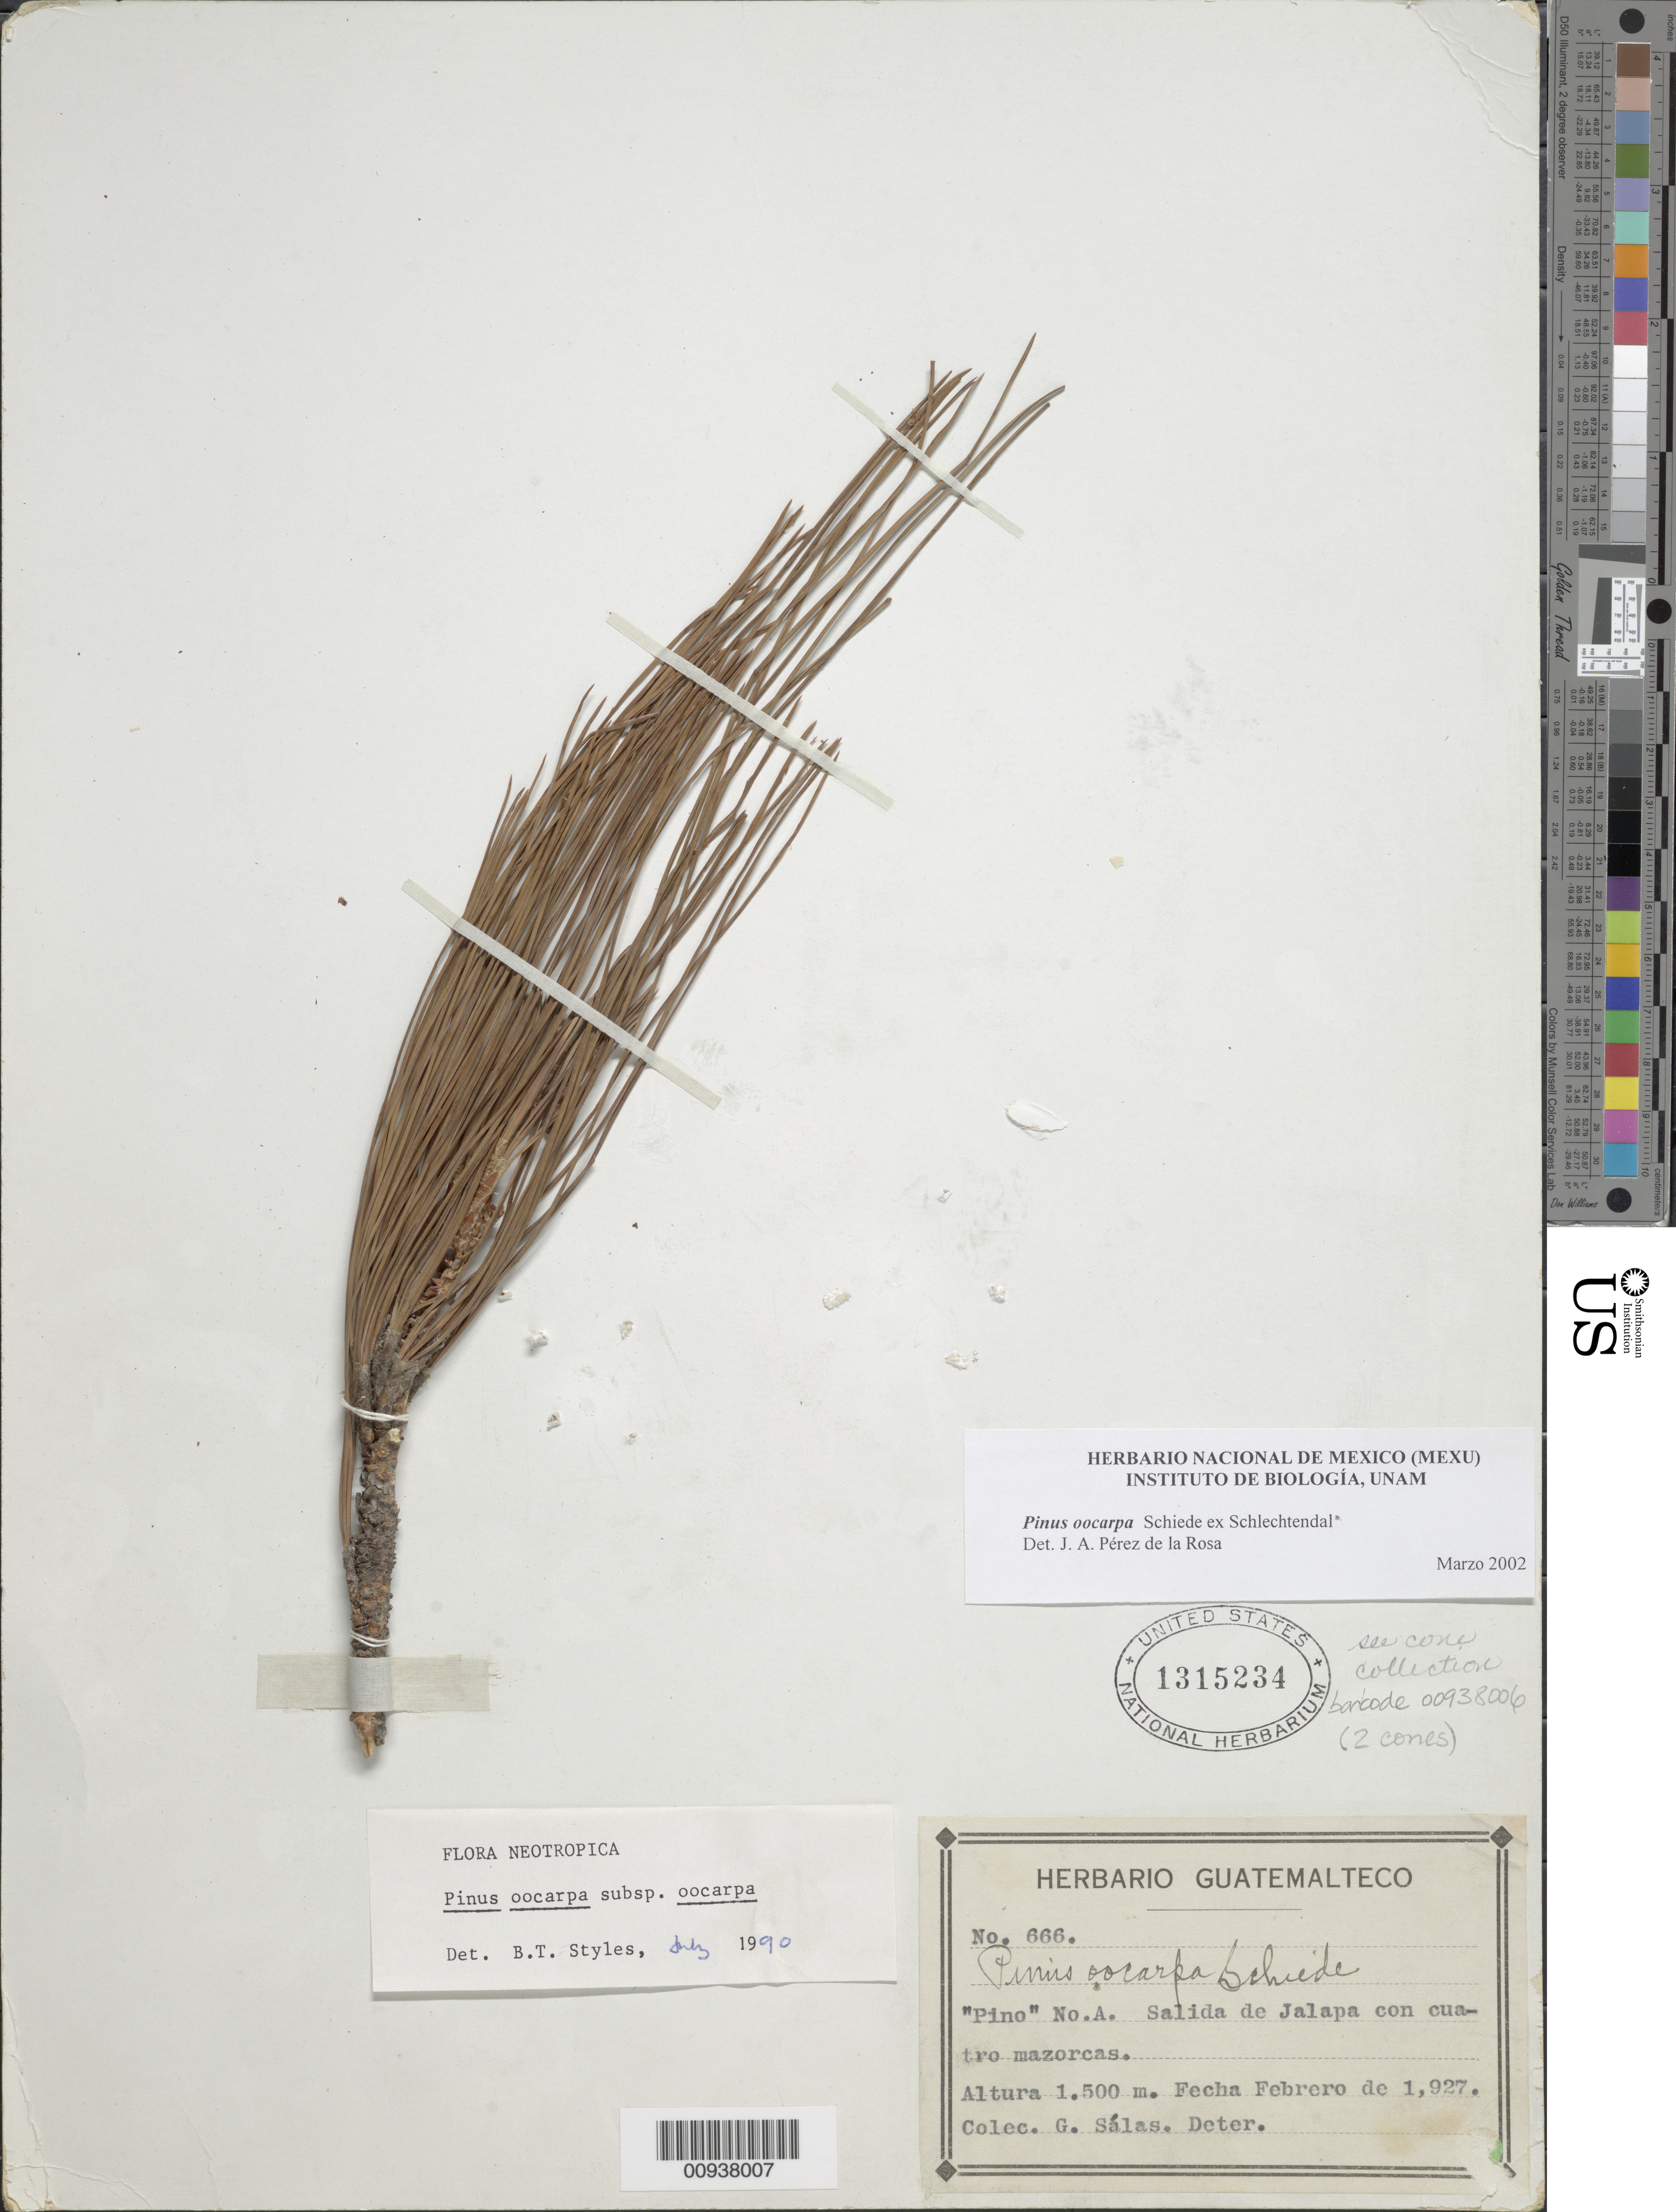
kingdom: Plantae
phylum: Tracheophyta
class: Pinopsida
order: Pinales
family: Pinaceae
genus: Pinus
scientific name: Pinus oocarpa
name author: Schiede ex Schltdl.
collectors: G. Salas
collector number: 666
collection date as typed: Feb 1927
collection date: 1927-02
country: Guatemala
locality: Salida de Jalapa con cuatro mazorcas.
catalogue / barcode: US 1315234